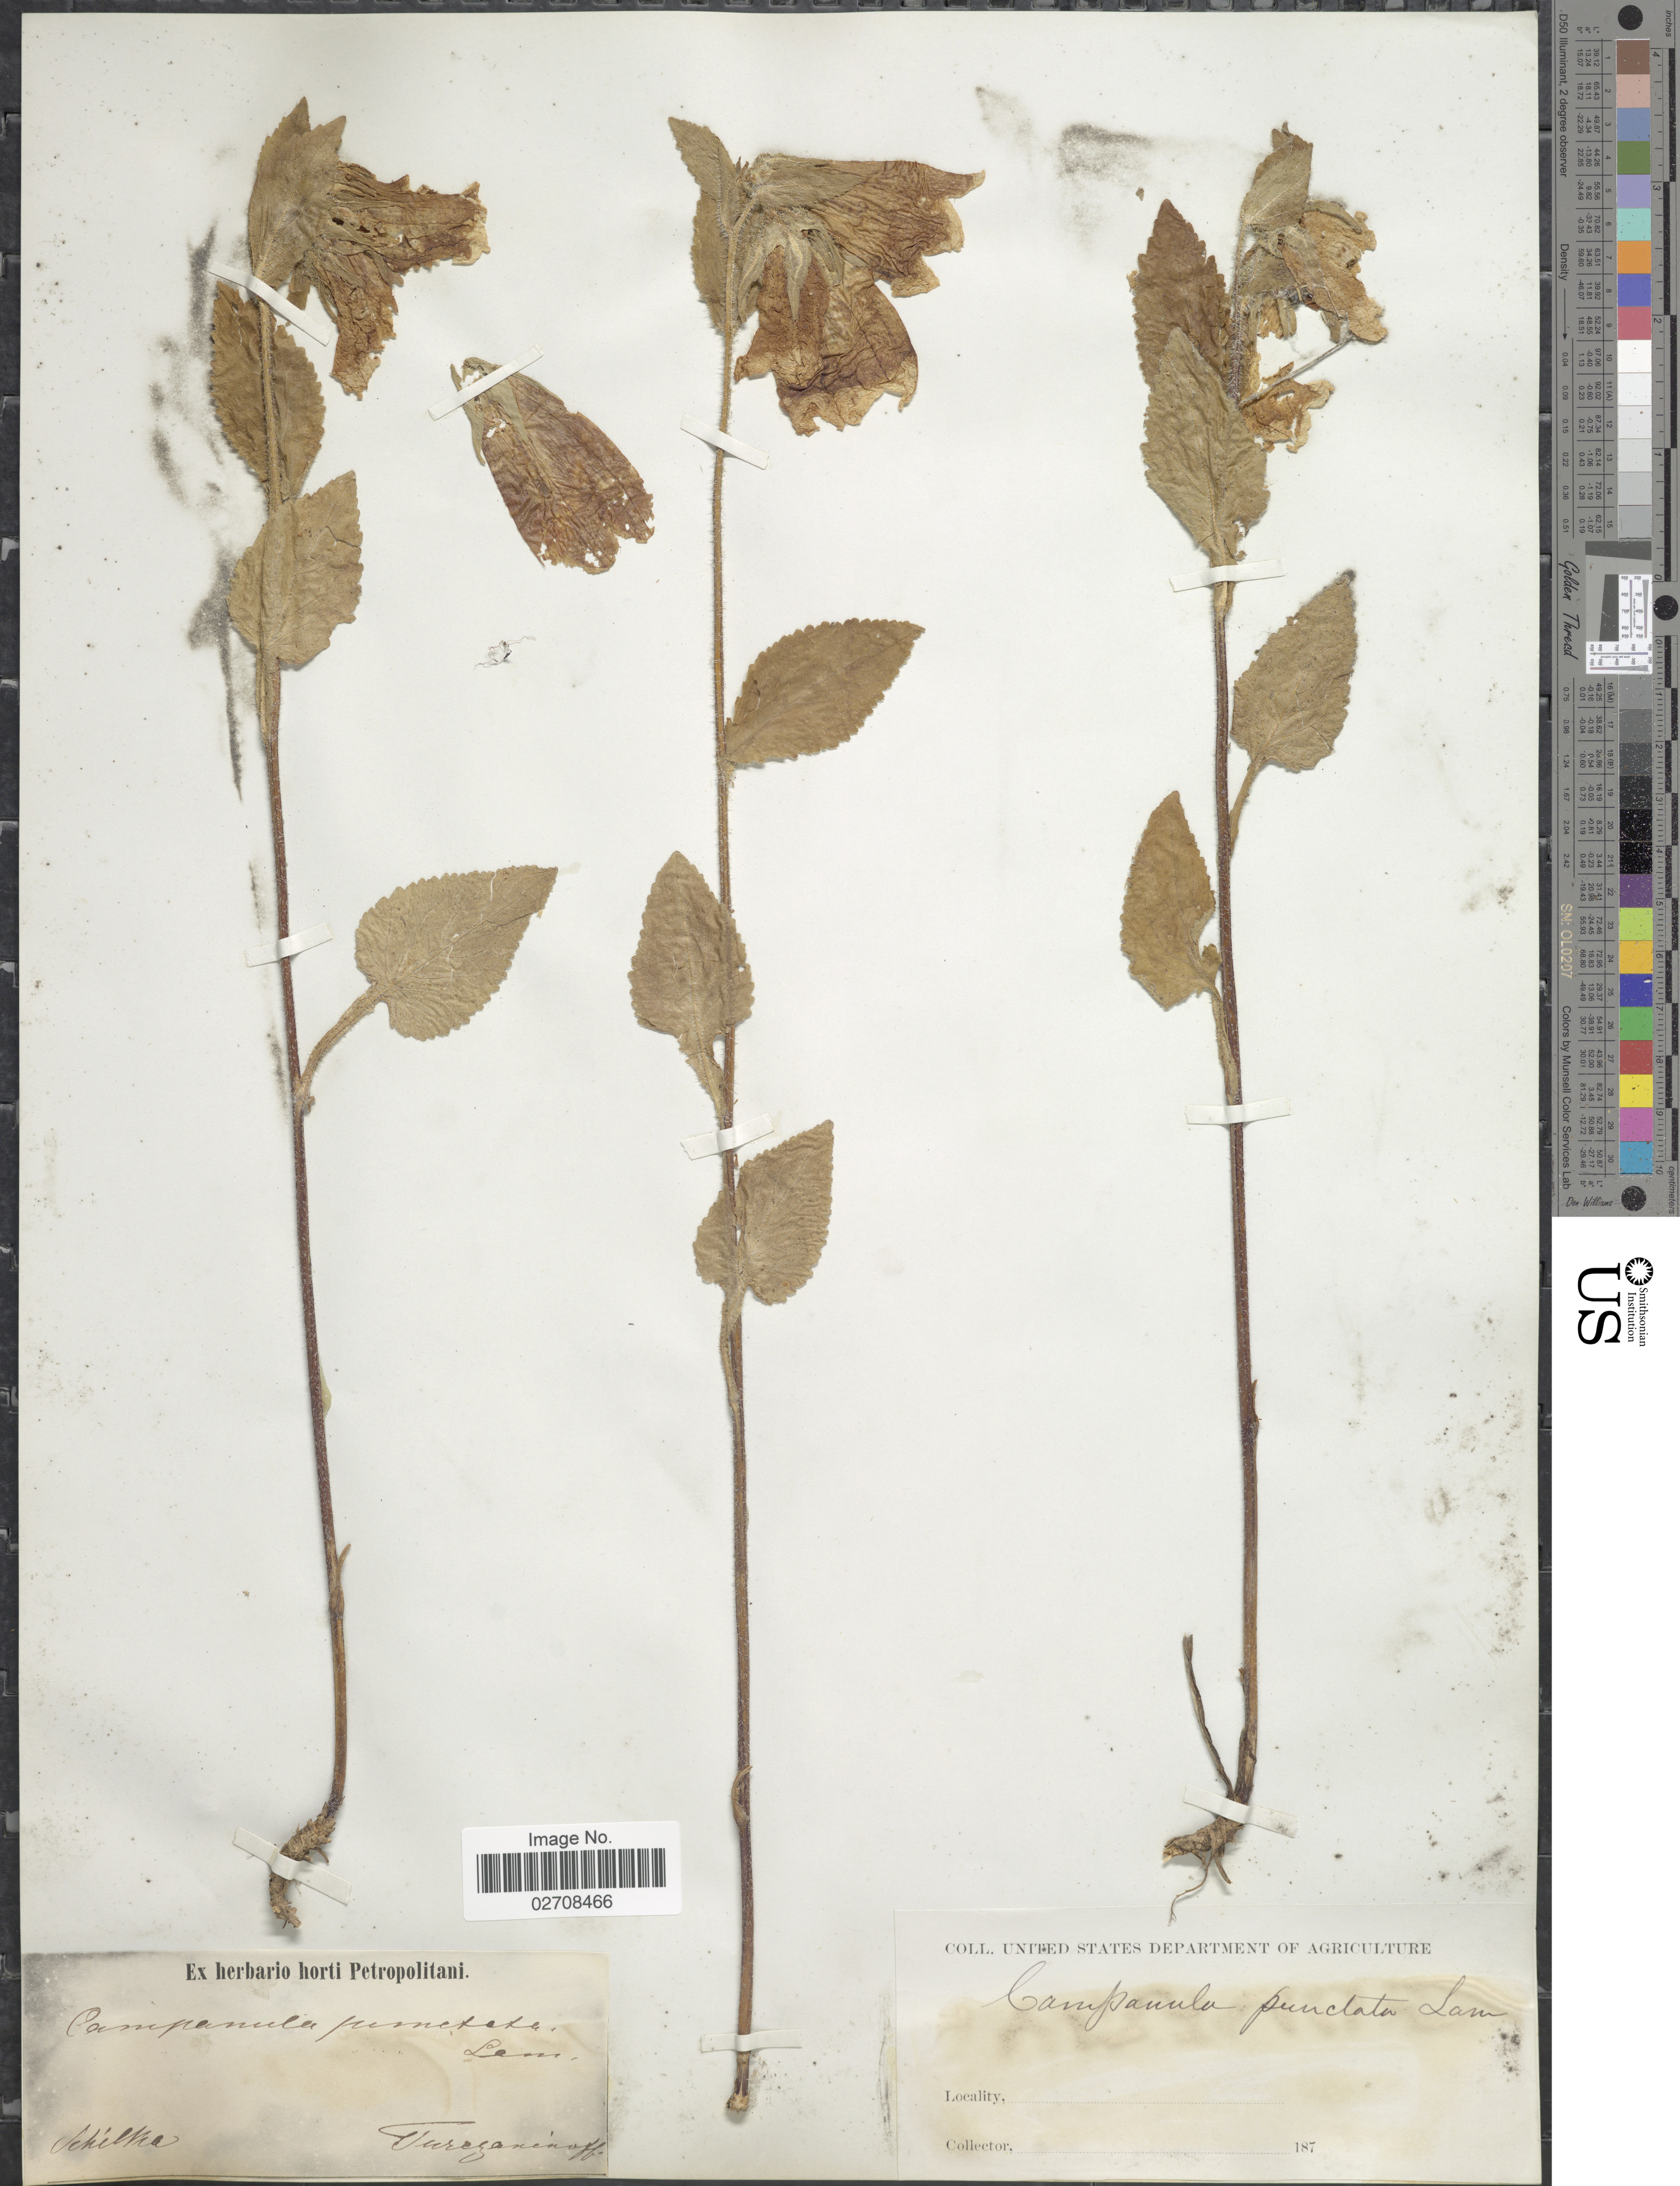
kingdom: Plantae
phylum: Tracheophyta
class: Magnoliopsida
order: Asterales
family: Campanulaceae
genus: Campanula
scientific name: Campanula punctata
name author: Lam.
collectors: N. Turczaninow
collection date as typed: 187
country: Russian Federation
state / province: Chechnya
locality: Schilka